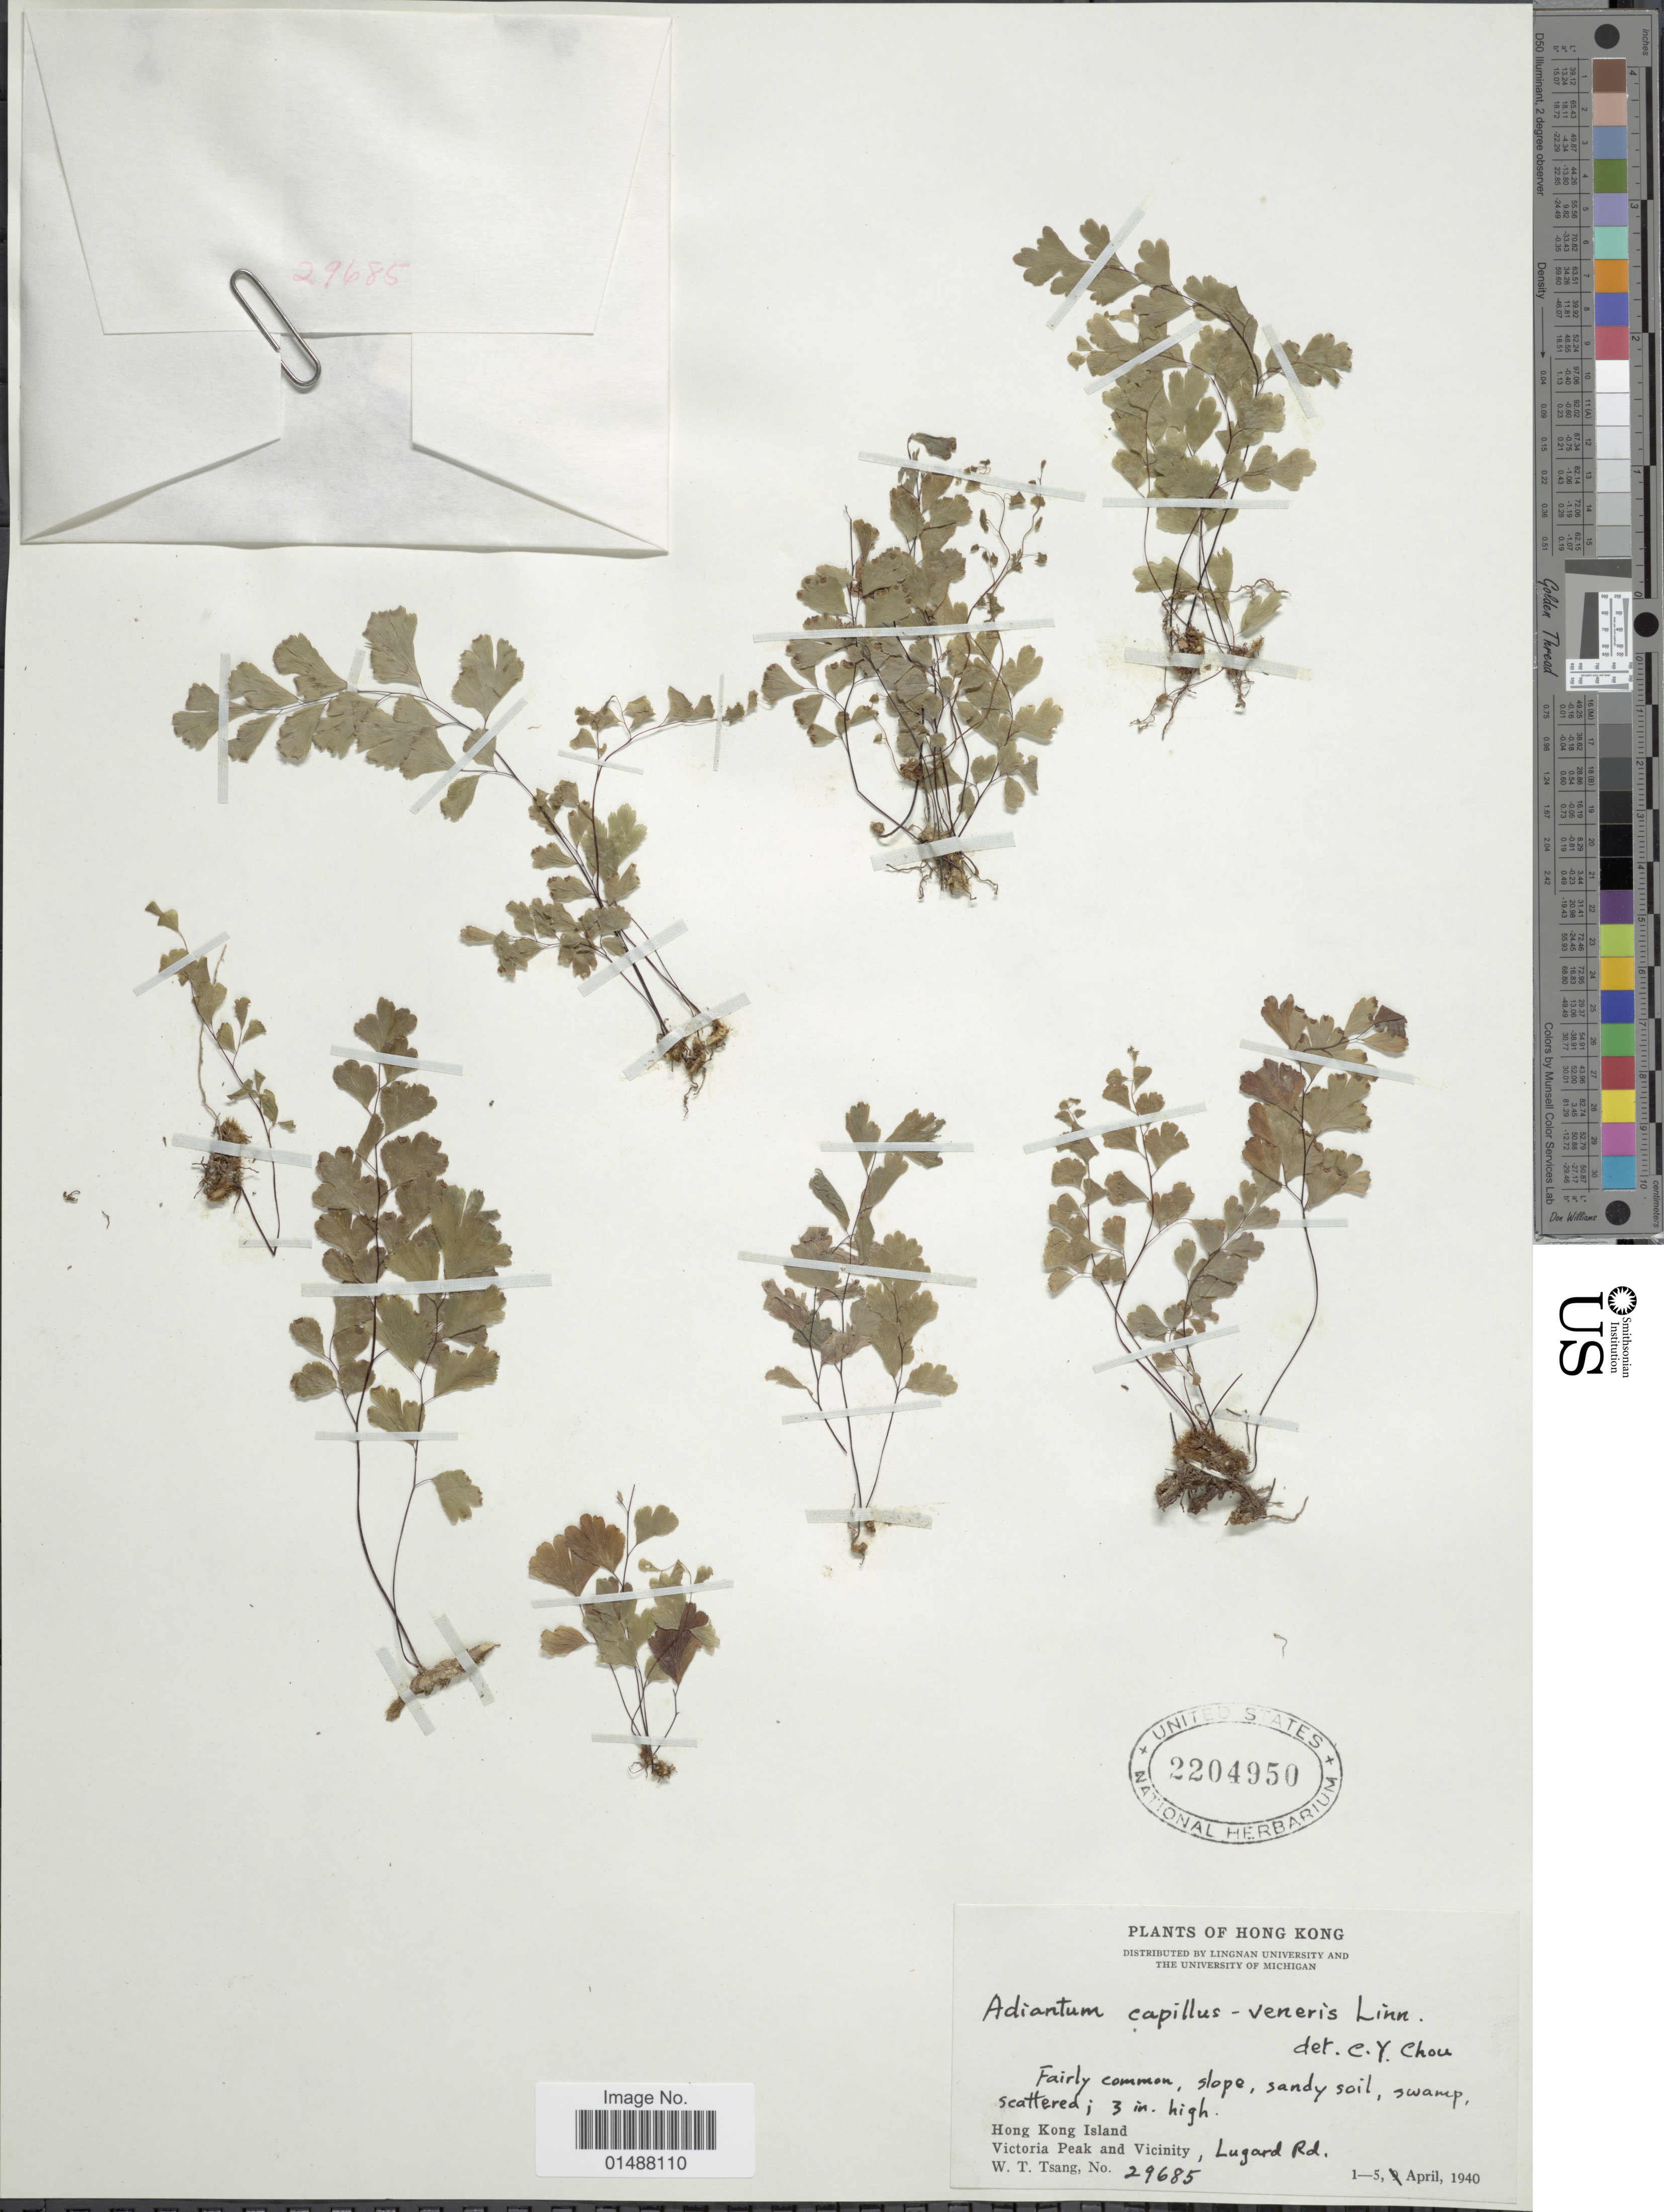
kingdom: Plantae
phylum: Tracheophyta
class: Polypodiopsida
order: Polypodiales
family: Pteridaceae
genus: Adiantum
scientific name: Adiantum capillus-veneris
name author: L.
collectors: W. T. Tsang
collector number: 29685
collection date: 1940-04-01/1940-04-05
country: China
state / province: Hong Kong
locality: Hong Kong Island, Victoria Peak and Vicinity, Lugard Rd.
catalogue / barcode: US 2204950